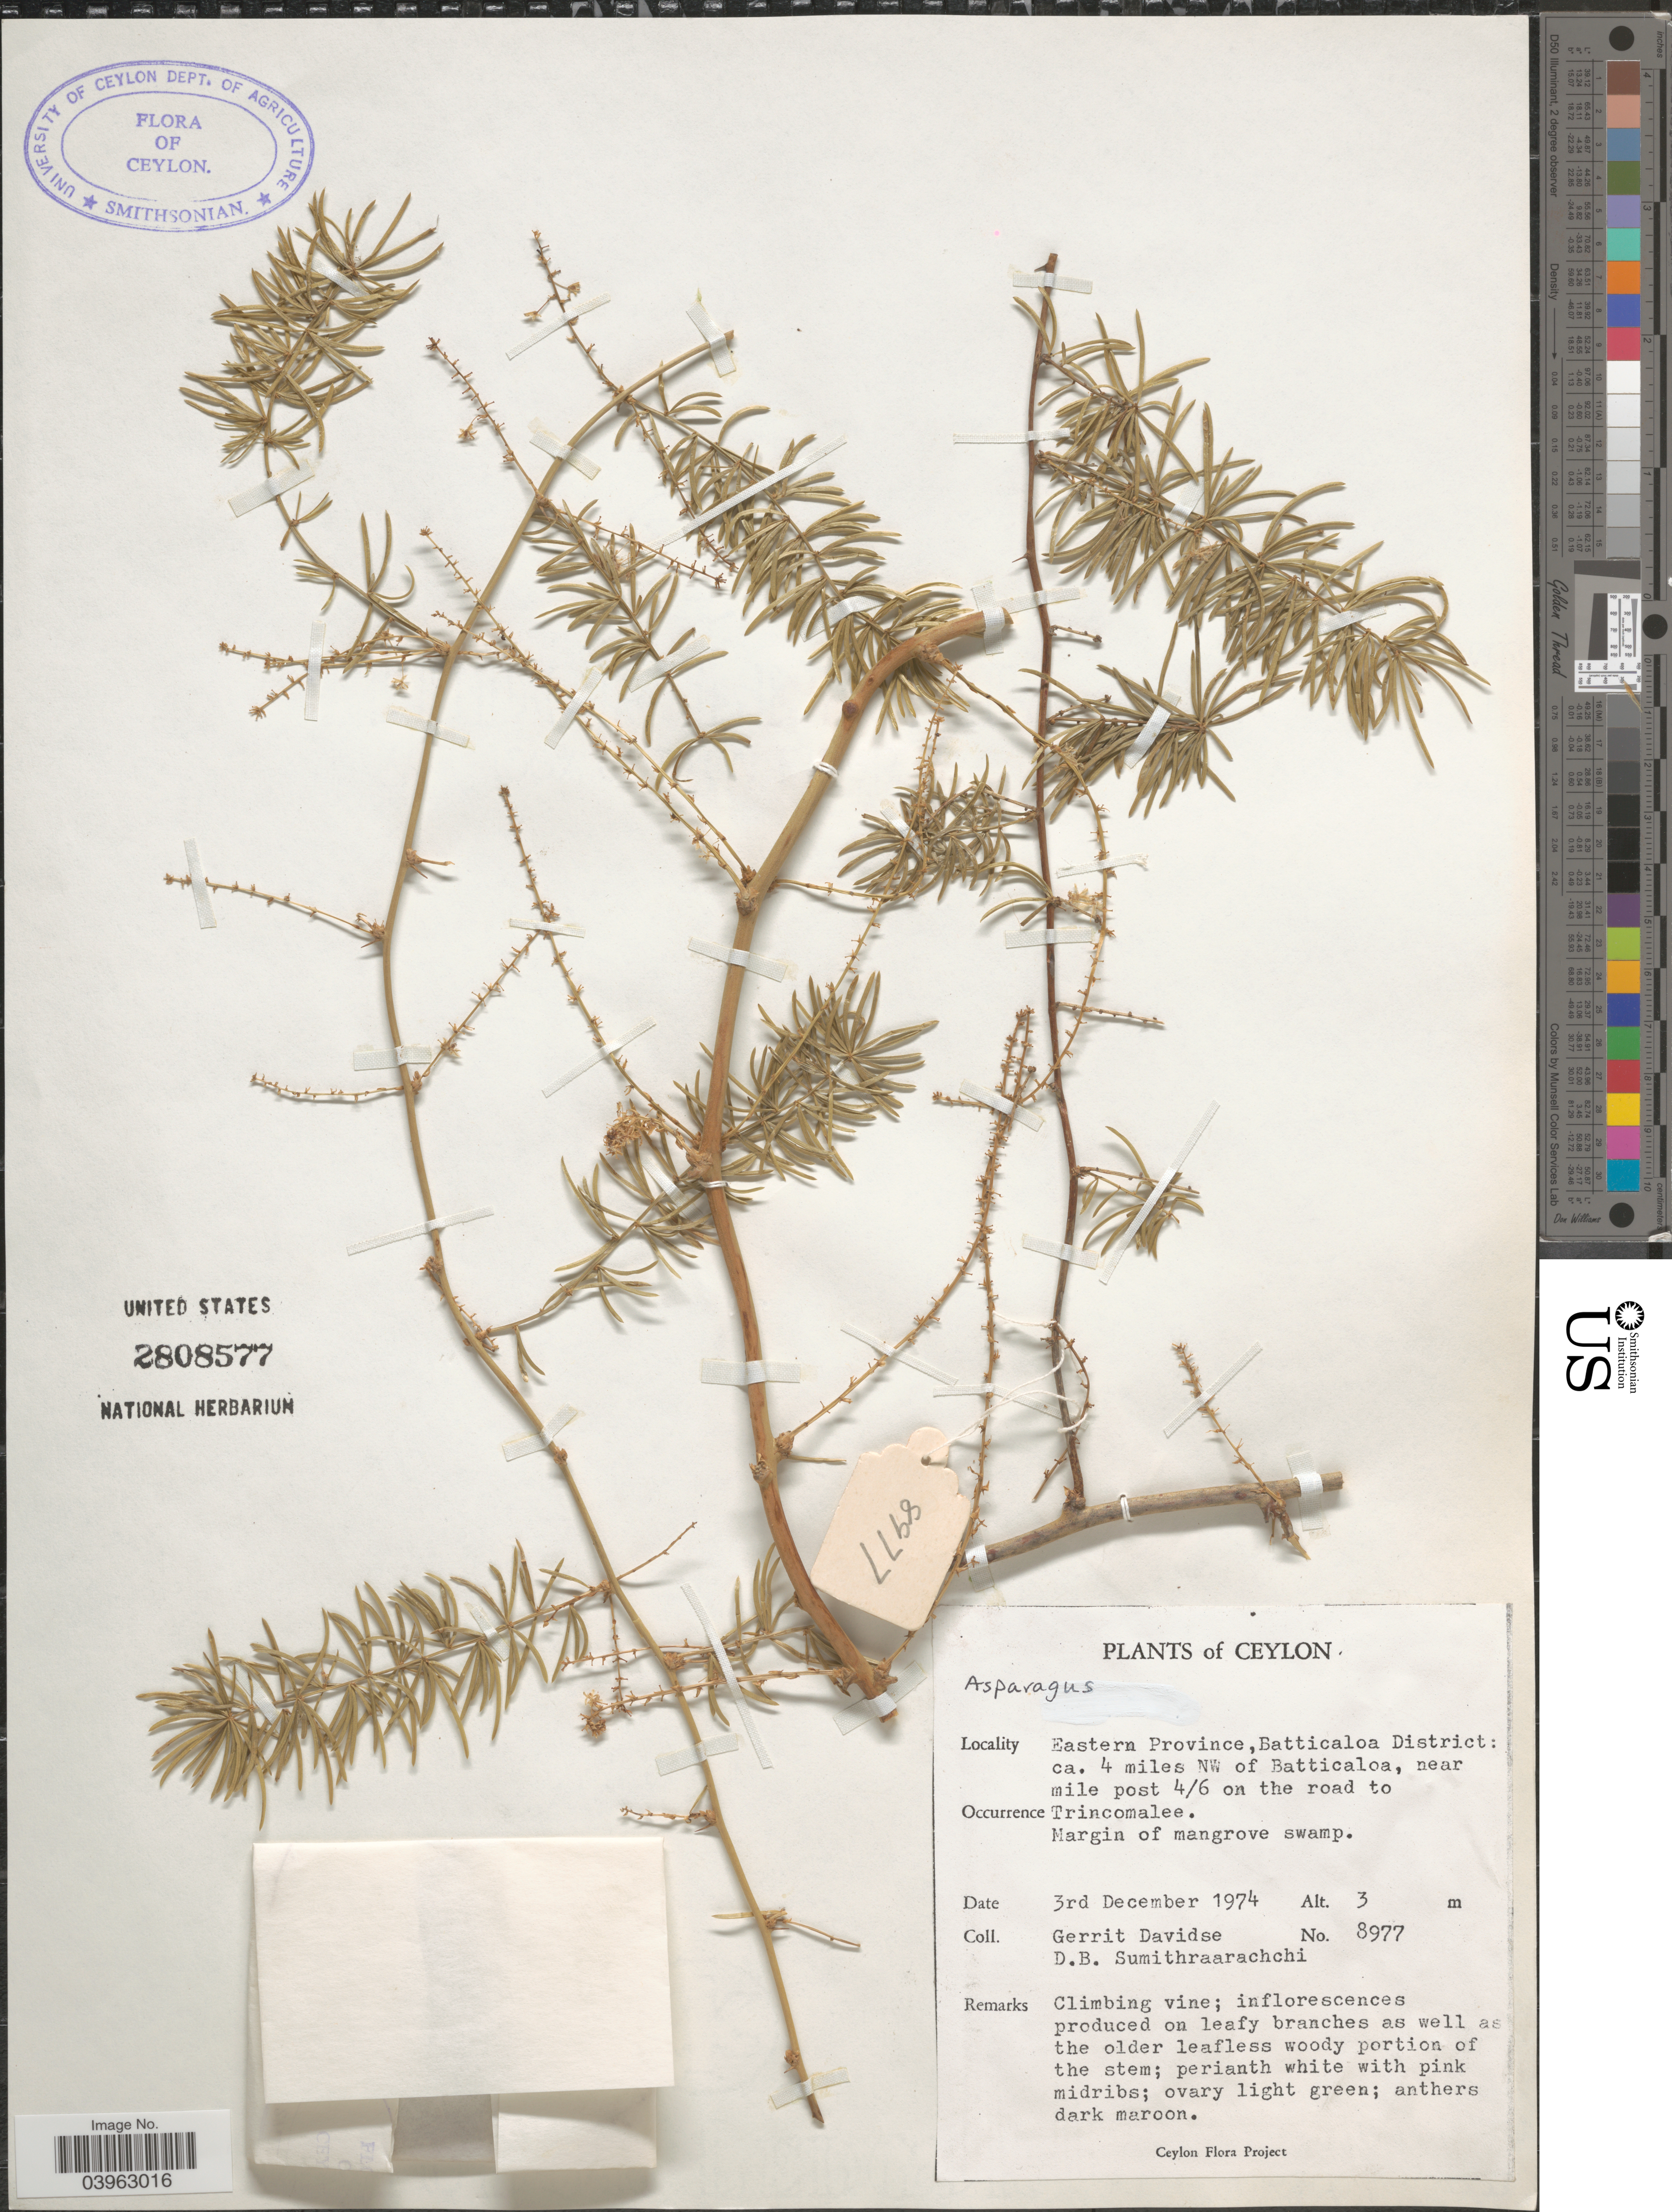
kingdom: Plantae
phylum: Tracheophyta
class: Liliopsida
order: Asparagales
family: Asparagaceae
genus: Asparagus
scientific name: Asparagus sp.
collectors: G. Davidse & D. B. Sumithraarachchi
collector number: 8977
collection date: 1974-12-03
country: Sri Lanka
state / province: Eastern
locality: Ceylon. Batticaloa District: ca. 4 miles NW of Batticaloa, near mile post 4/6 on the road to Trincomalee.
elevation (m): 3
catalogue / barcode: US 2808577